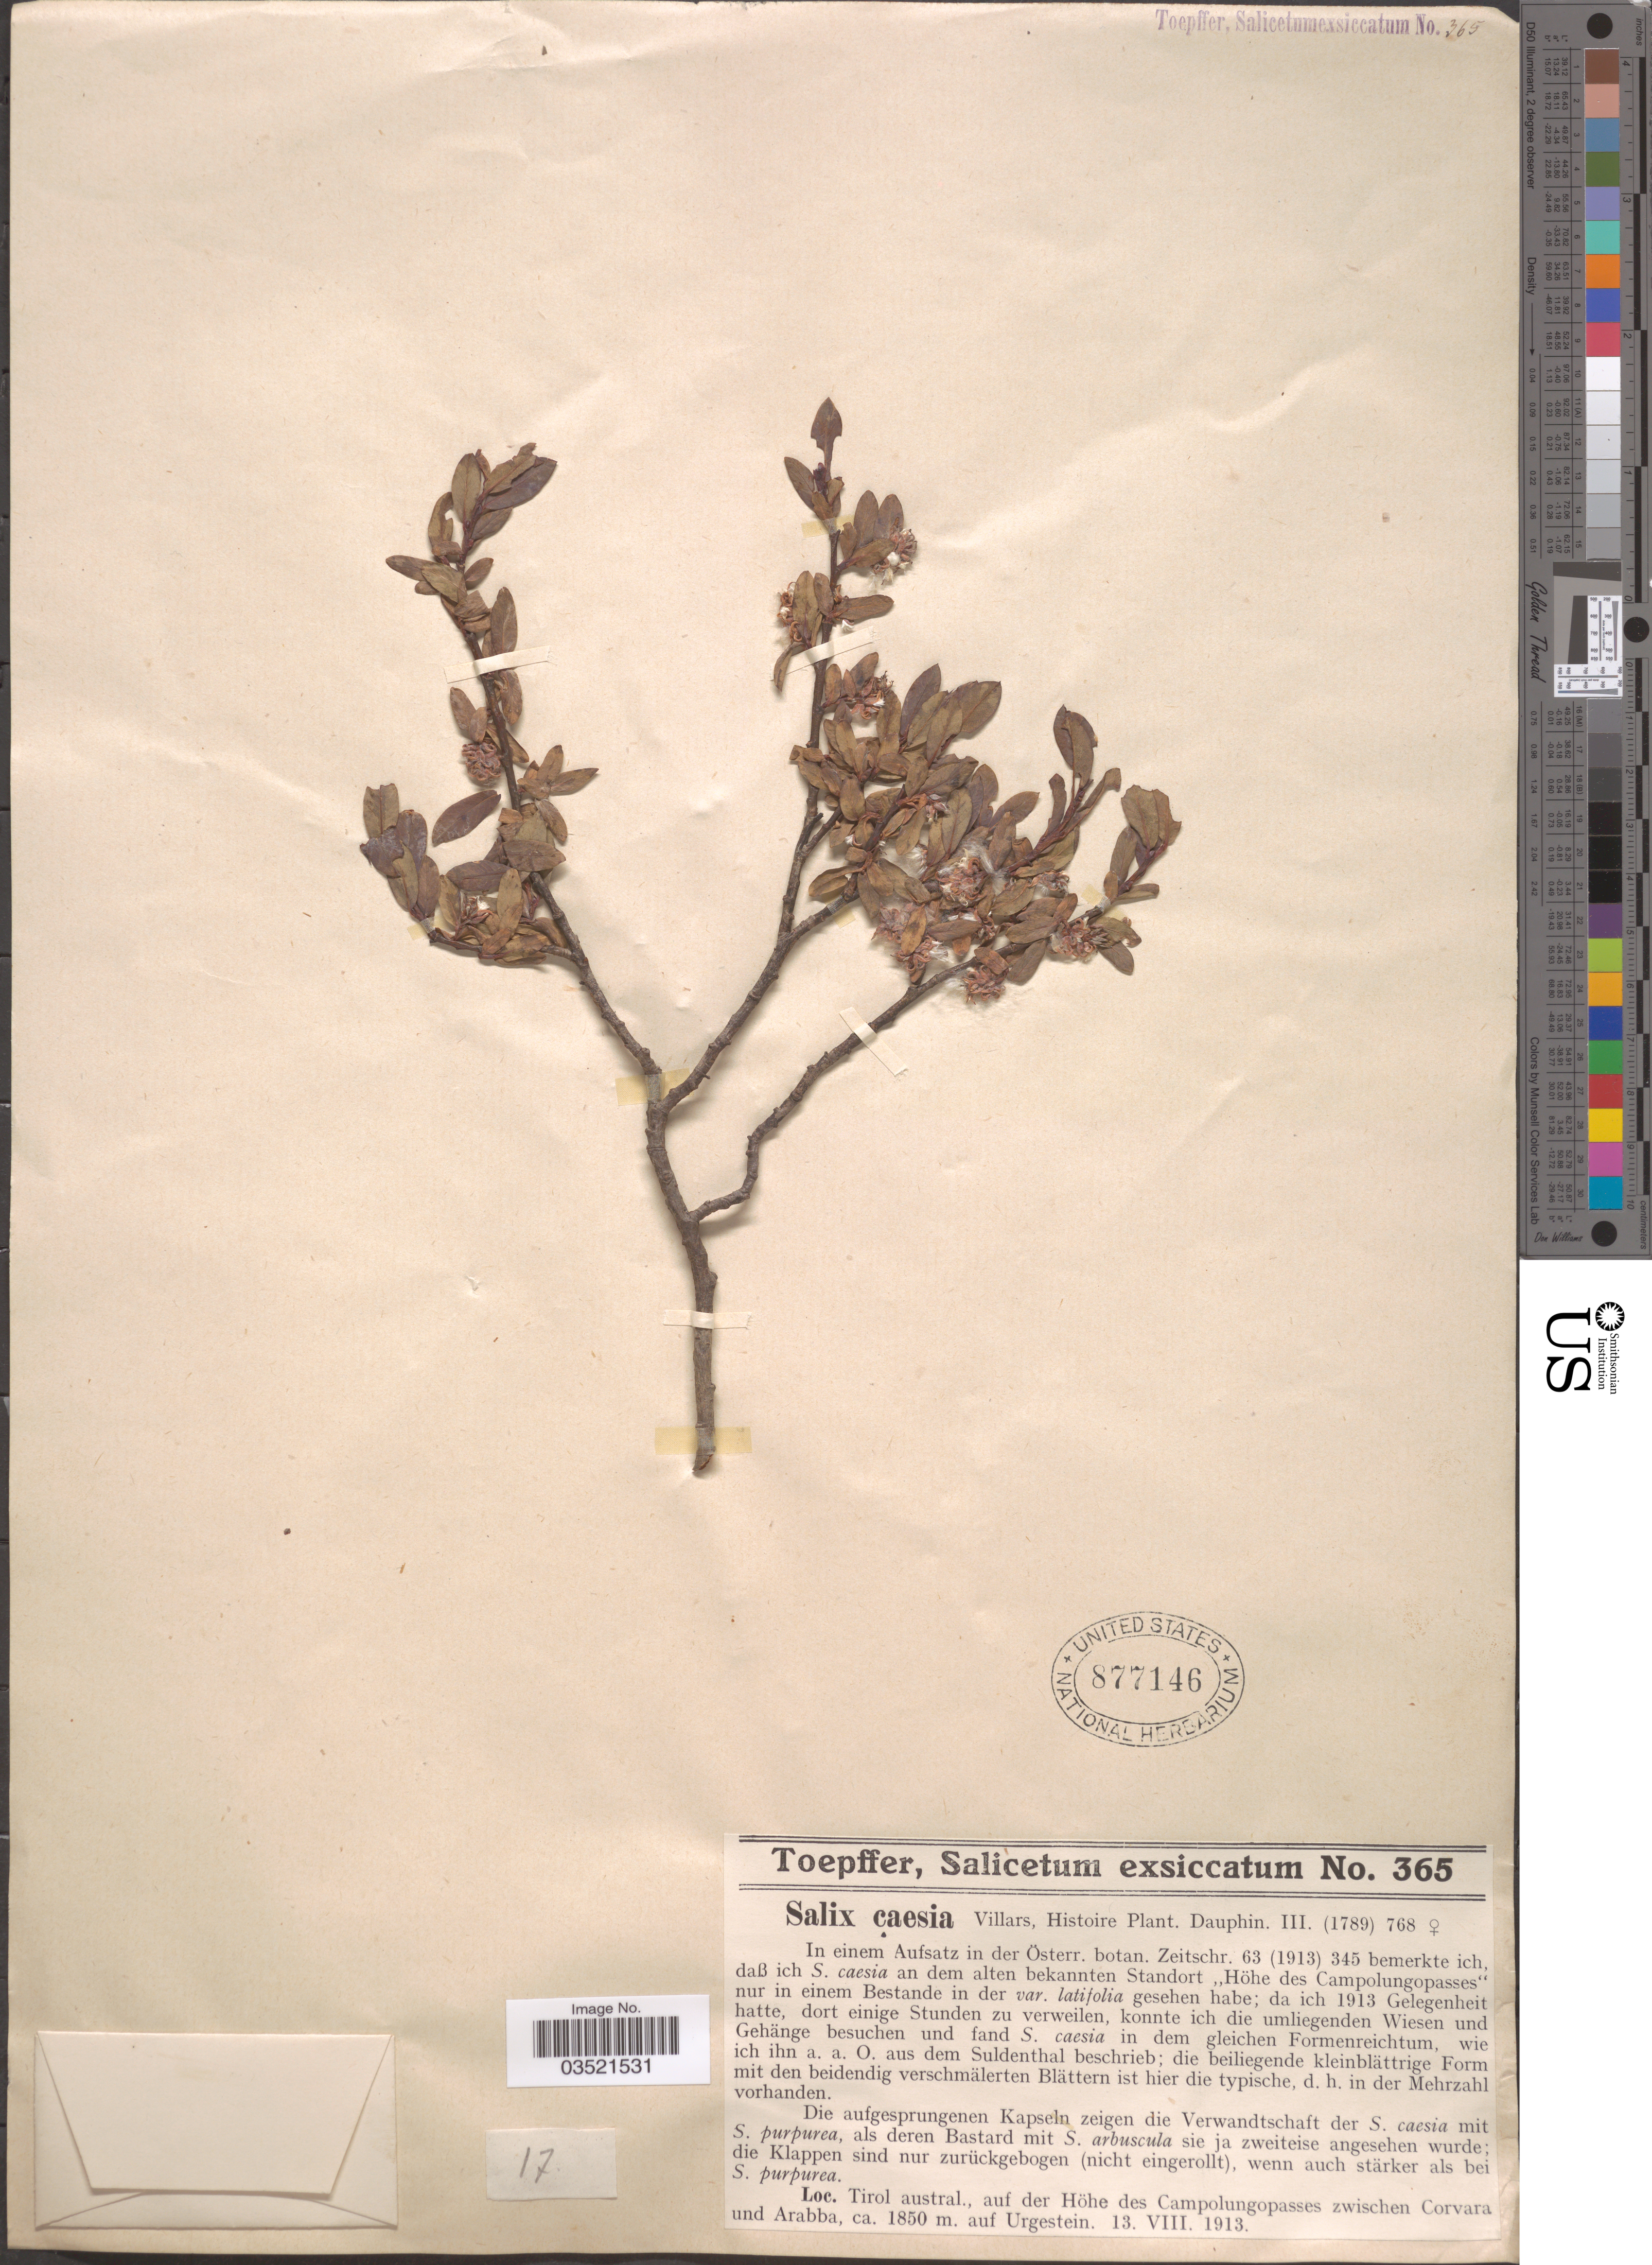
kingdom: Plantae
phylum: Tracheophyta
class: Magnoliopsida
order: Malpighiales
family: Salicaceae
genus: Salix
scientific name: Salix caesia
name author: Vill.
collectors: A. Toepffer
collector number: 365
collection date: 1913-08-13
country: Austria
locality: Tirol austral., auf der Höhe des Campolungopasses zwischen Corvara und Arabba, auf Urgestein.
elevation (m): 1850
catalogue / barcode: US 877146